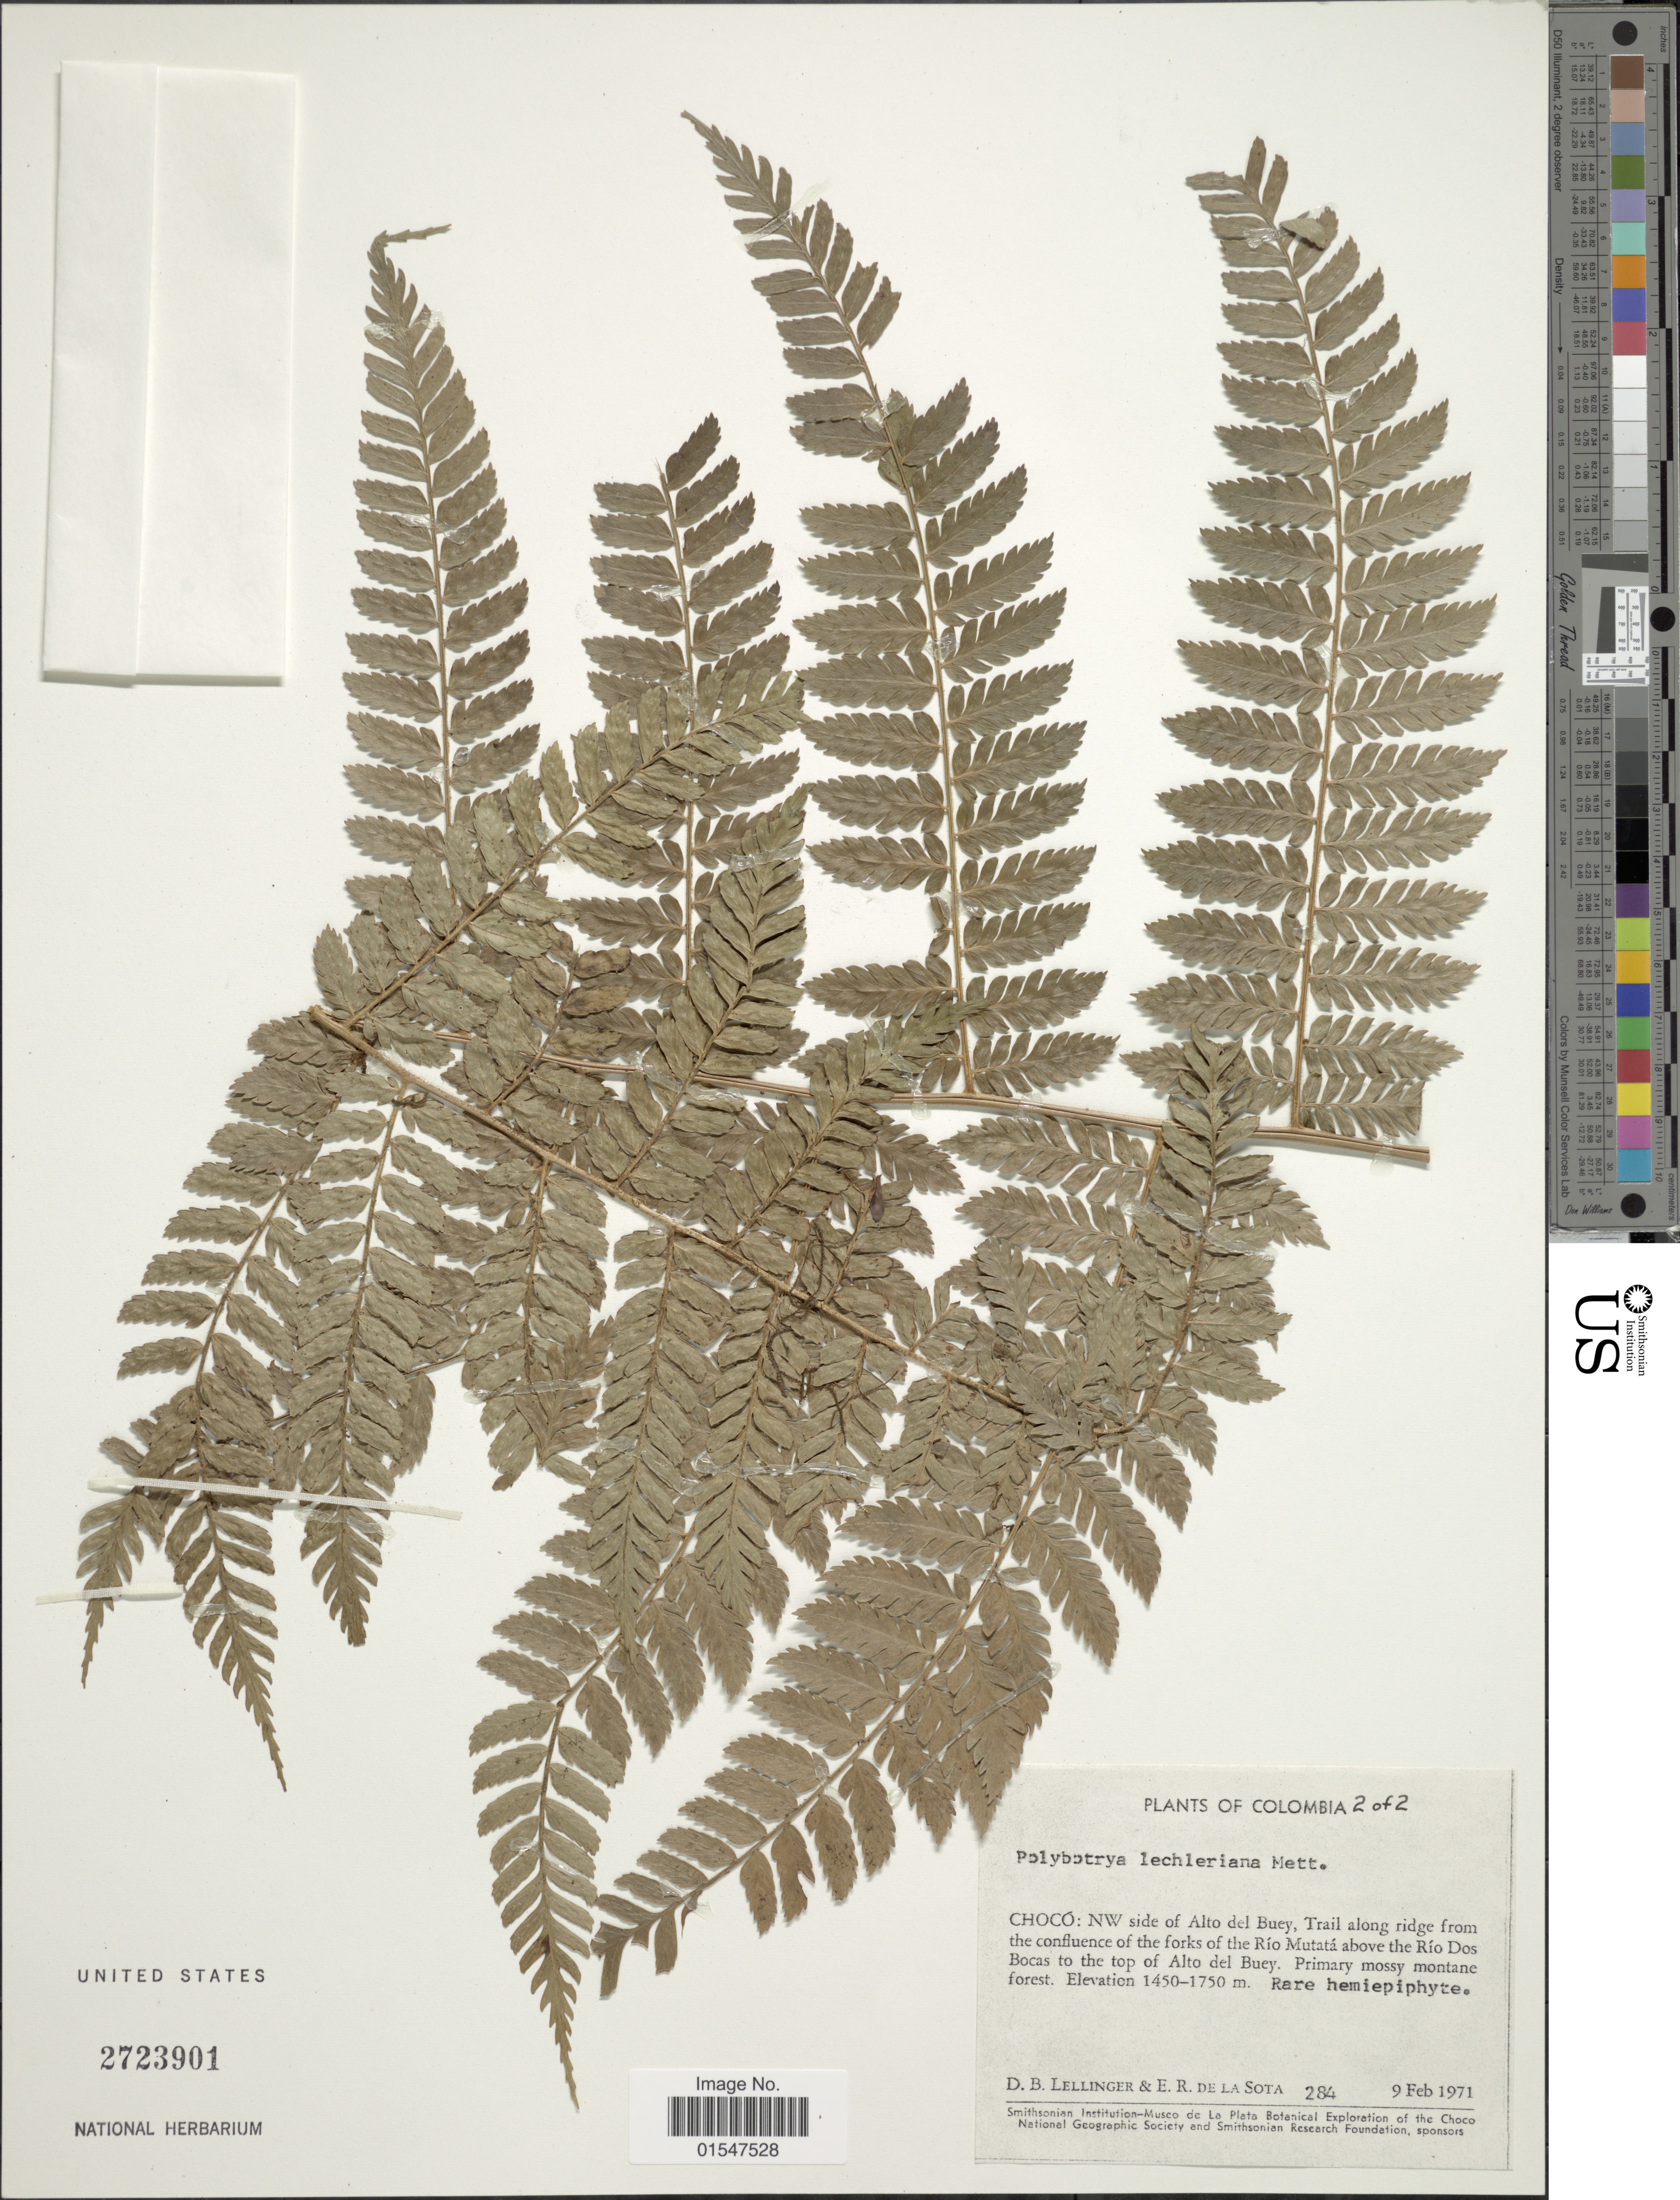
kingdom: Plantae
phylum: Tracheophyta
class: Polypodiopsida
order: Polypodiales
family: Dryopteridaceae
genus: Polybotrya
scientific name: Polybotrya stolzei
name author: R.C. Moran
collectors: D. B. Lellinger & E. R. de la Sota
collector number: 284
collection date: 1971-02-09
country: Colombia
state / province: Chocó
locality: NW side of Alto del Buey, Trail along road from the confluence of the forks of the Río Mutatá above the Río Dos Bocas to the top of Alto del Buey.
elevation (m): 1450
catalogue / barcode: US 2723901